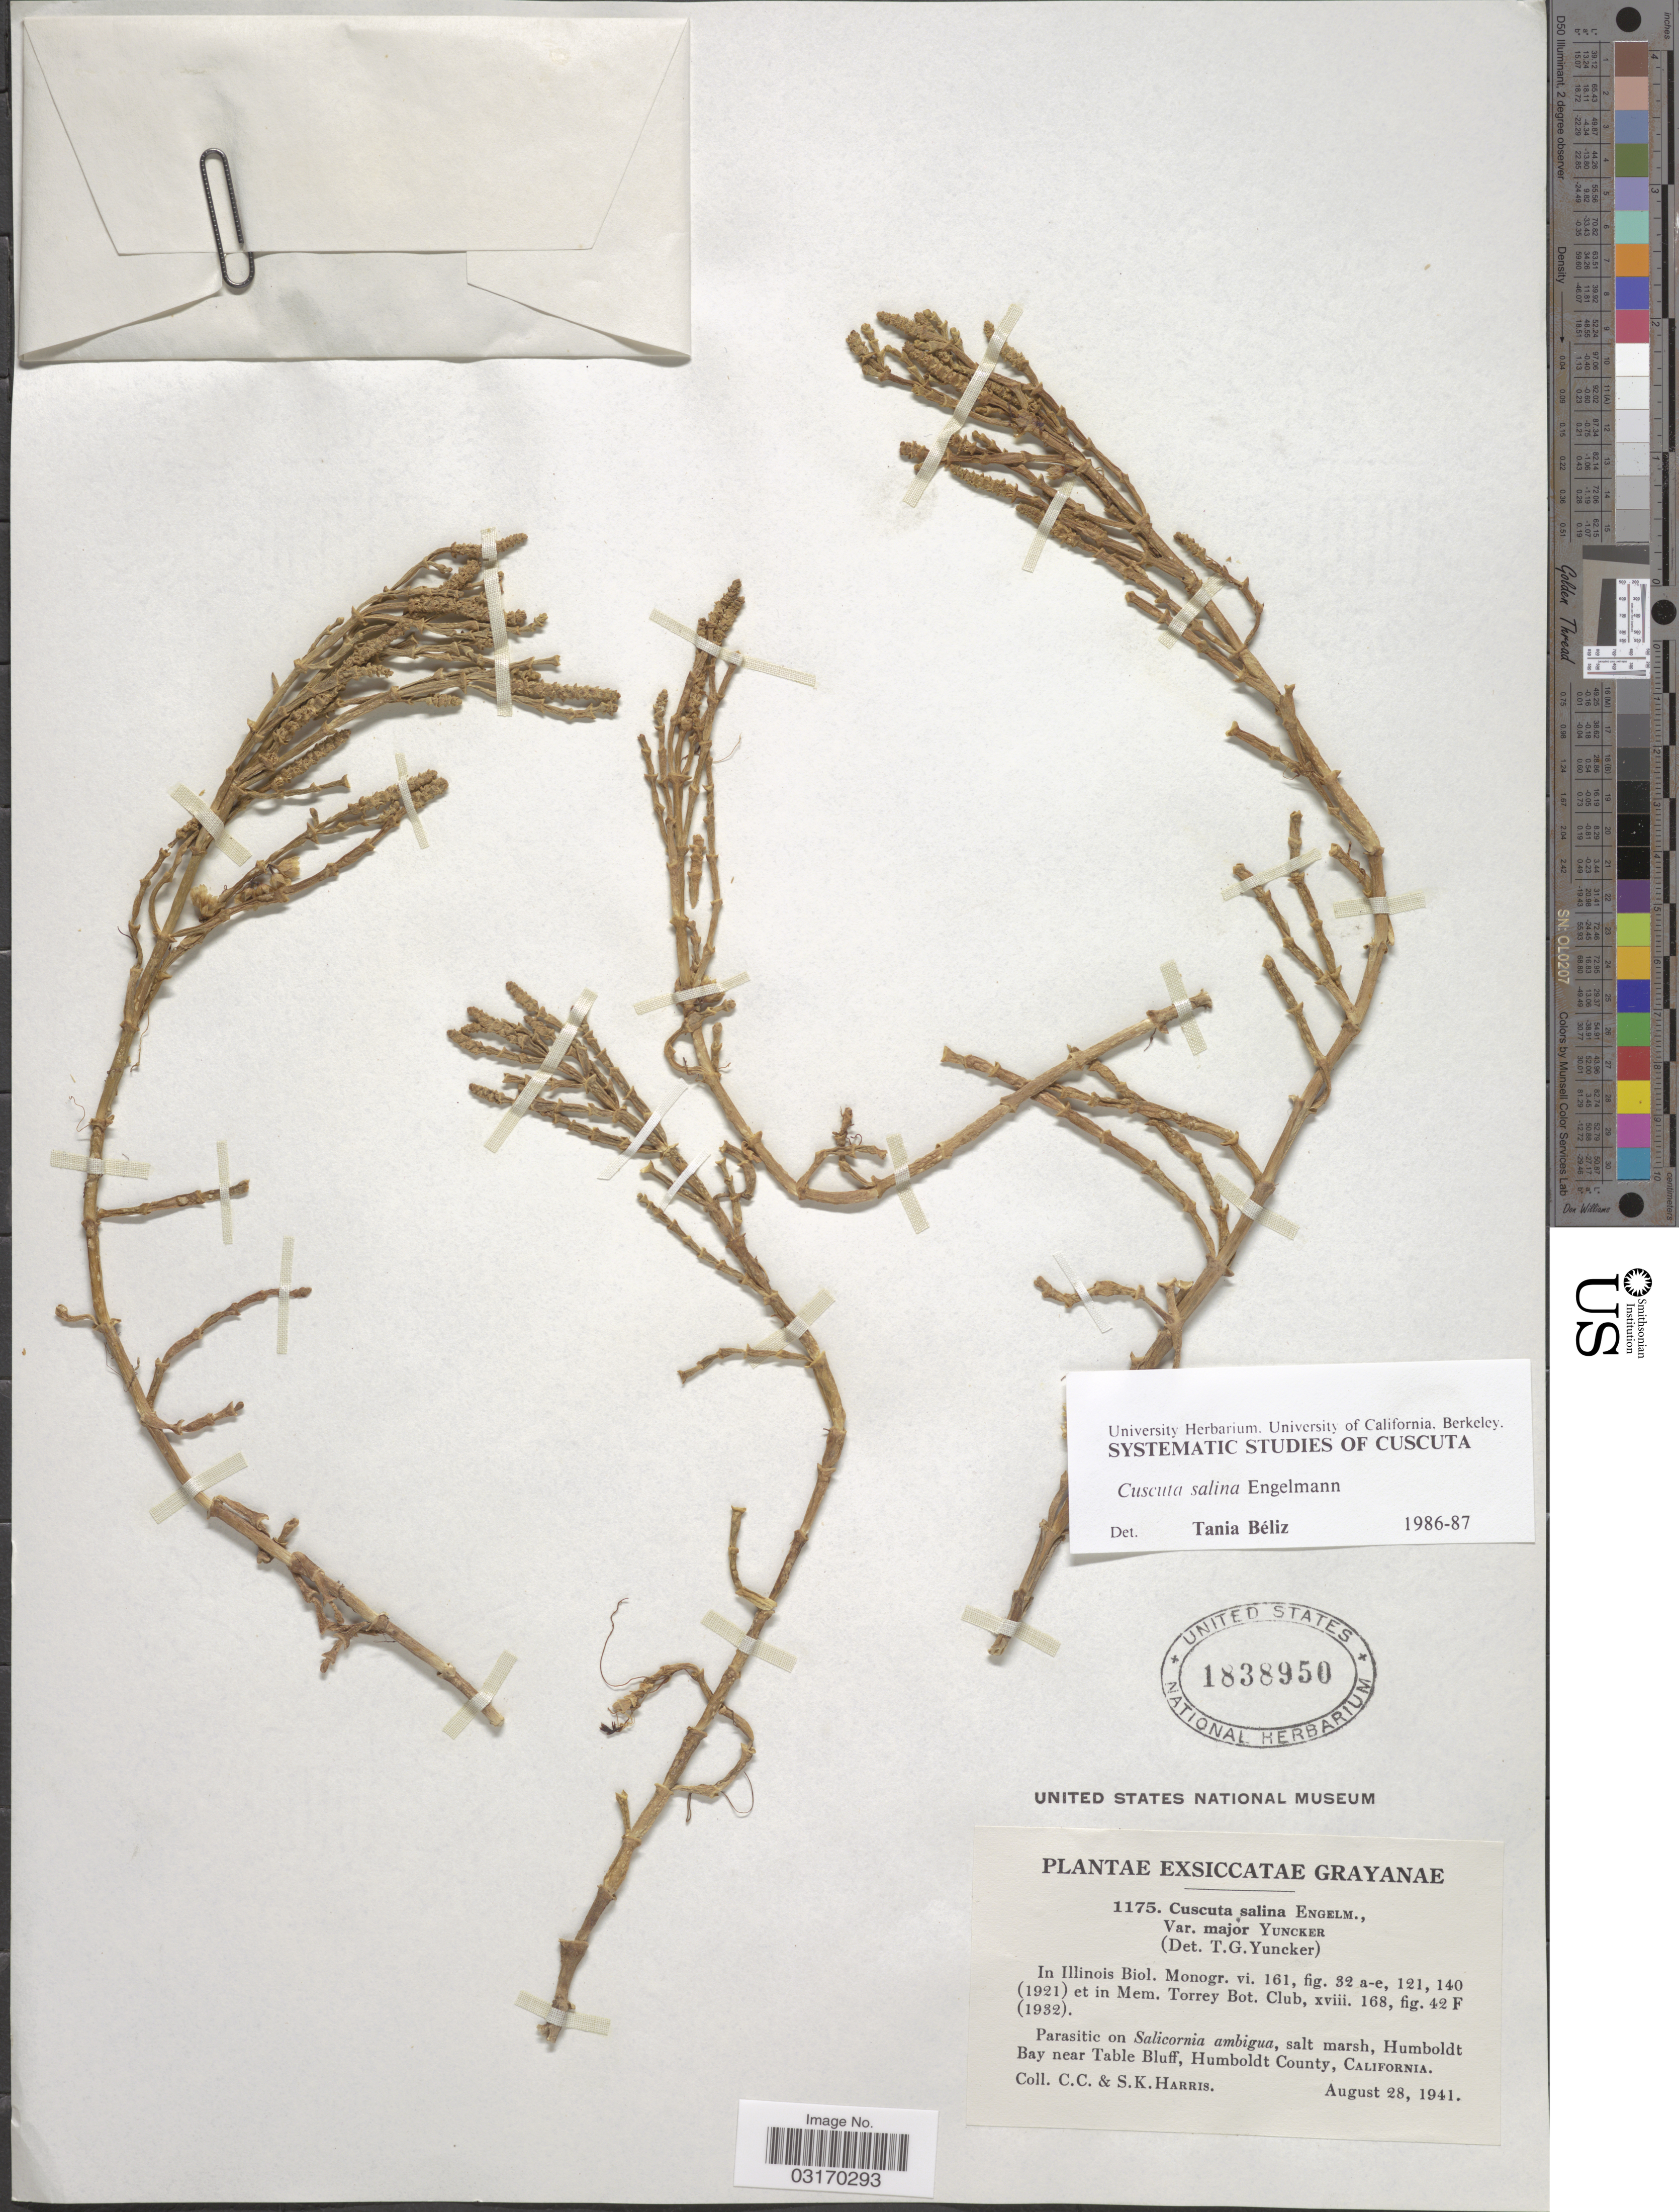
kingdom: Plantae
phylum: Tracheophyta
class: Magnoliopsida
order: Solanales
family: Convolvulaceae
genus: Cuscuta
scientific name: Cuscuta salina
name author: Engelm.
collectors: C. C. Harris & S. K. Harris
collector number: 1175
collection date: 1941-08-28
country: United States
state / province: California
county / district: Humboldt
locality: Humboldt Bay near Table Bluff, Humboldt County.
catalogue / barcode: US 1838950